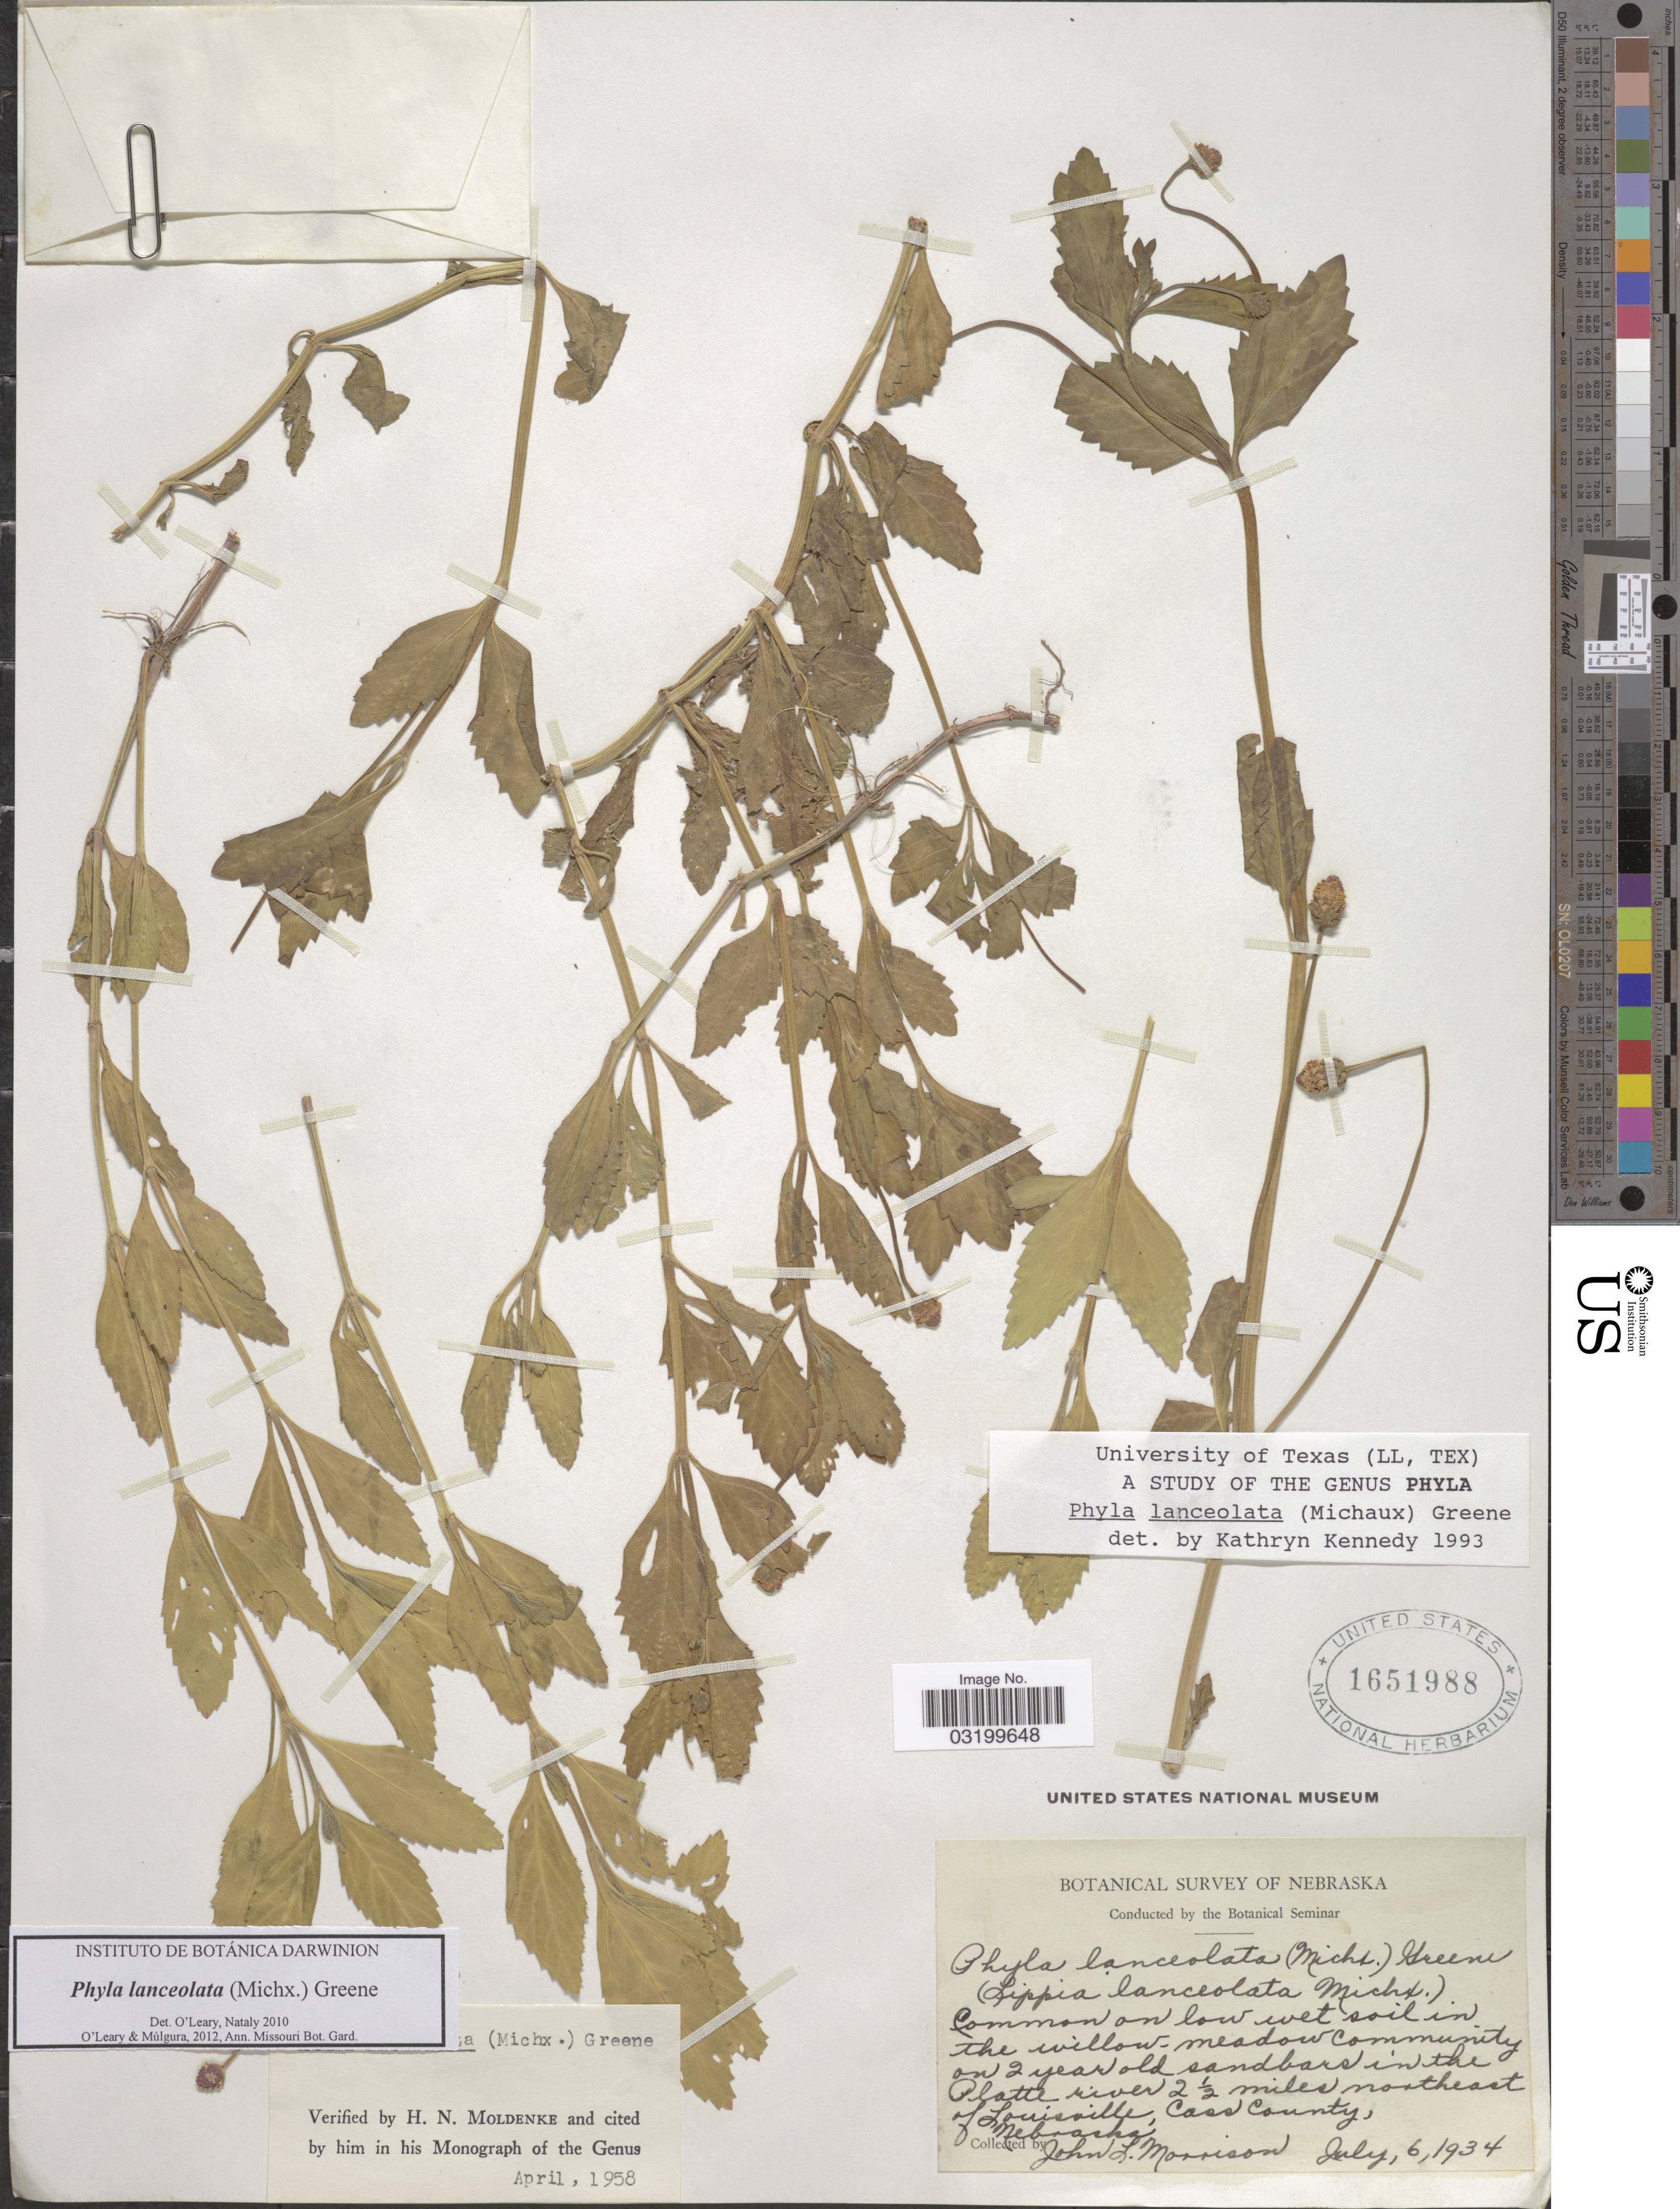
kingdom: Plantae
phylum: Tracheophyta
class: Magnoliopsida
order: Lamiales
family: Verbenaceae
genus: Phyla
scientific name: Phyla lanceolata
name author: (Michx.) Greene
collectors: J. Morrison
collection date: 1934-07-06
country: United States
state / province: Nebraska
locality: Common on low wet soil in the willow-meadow community on 2 year old sandbars in the Platte river 2½ miles northeast of Louisville, Cass County.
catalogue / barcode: US 1651988